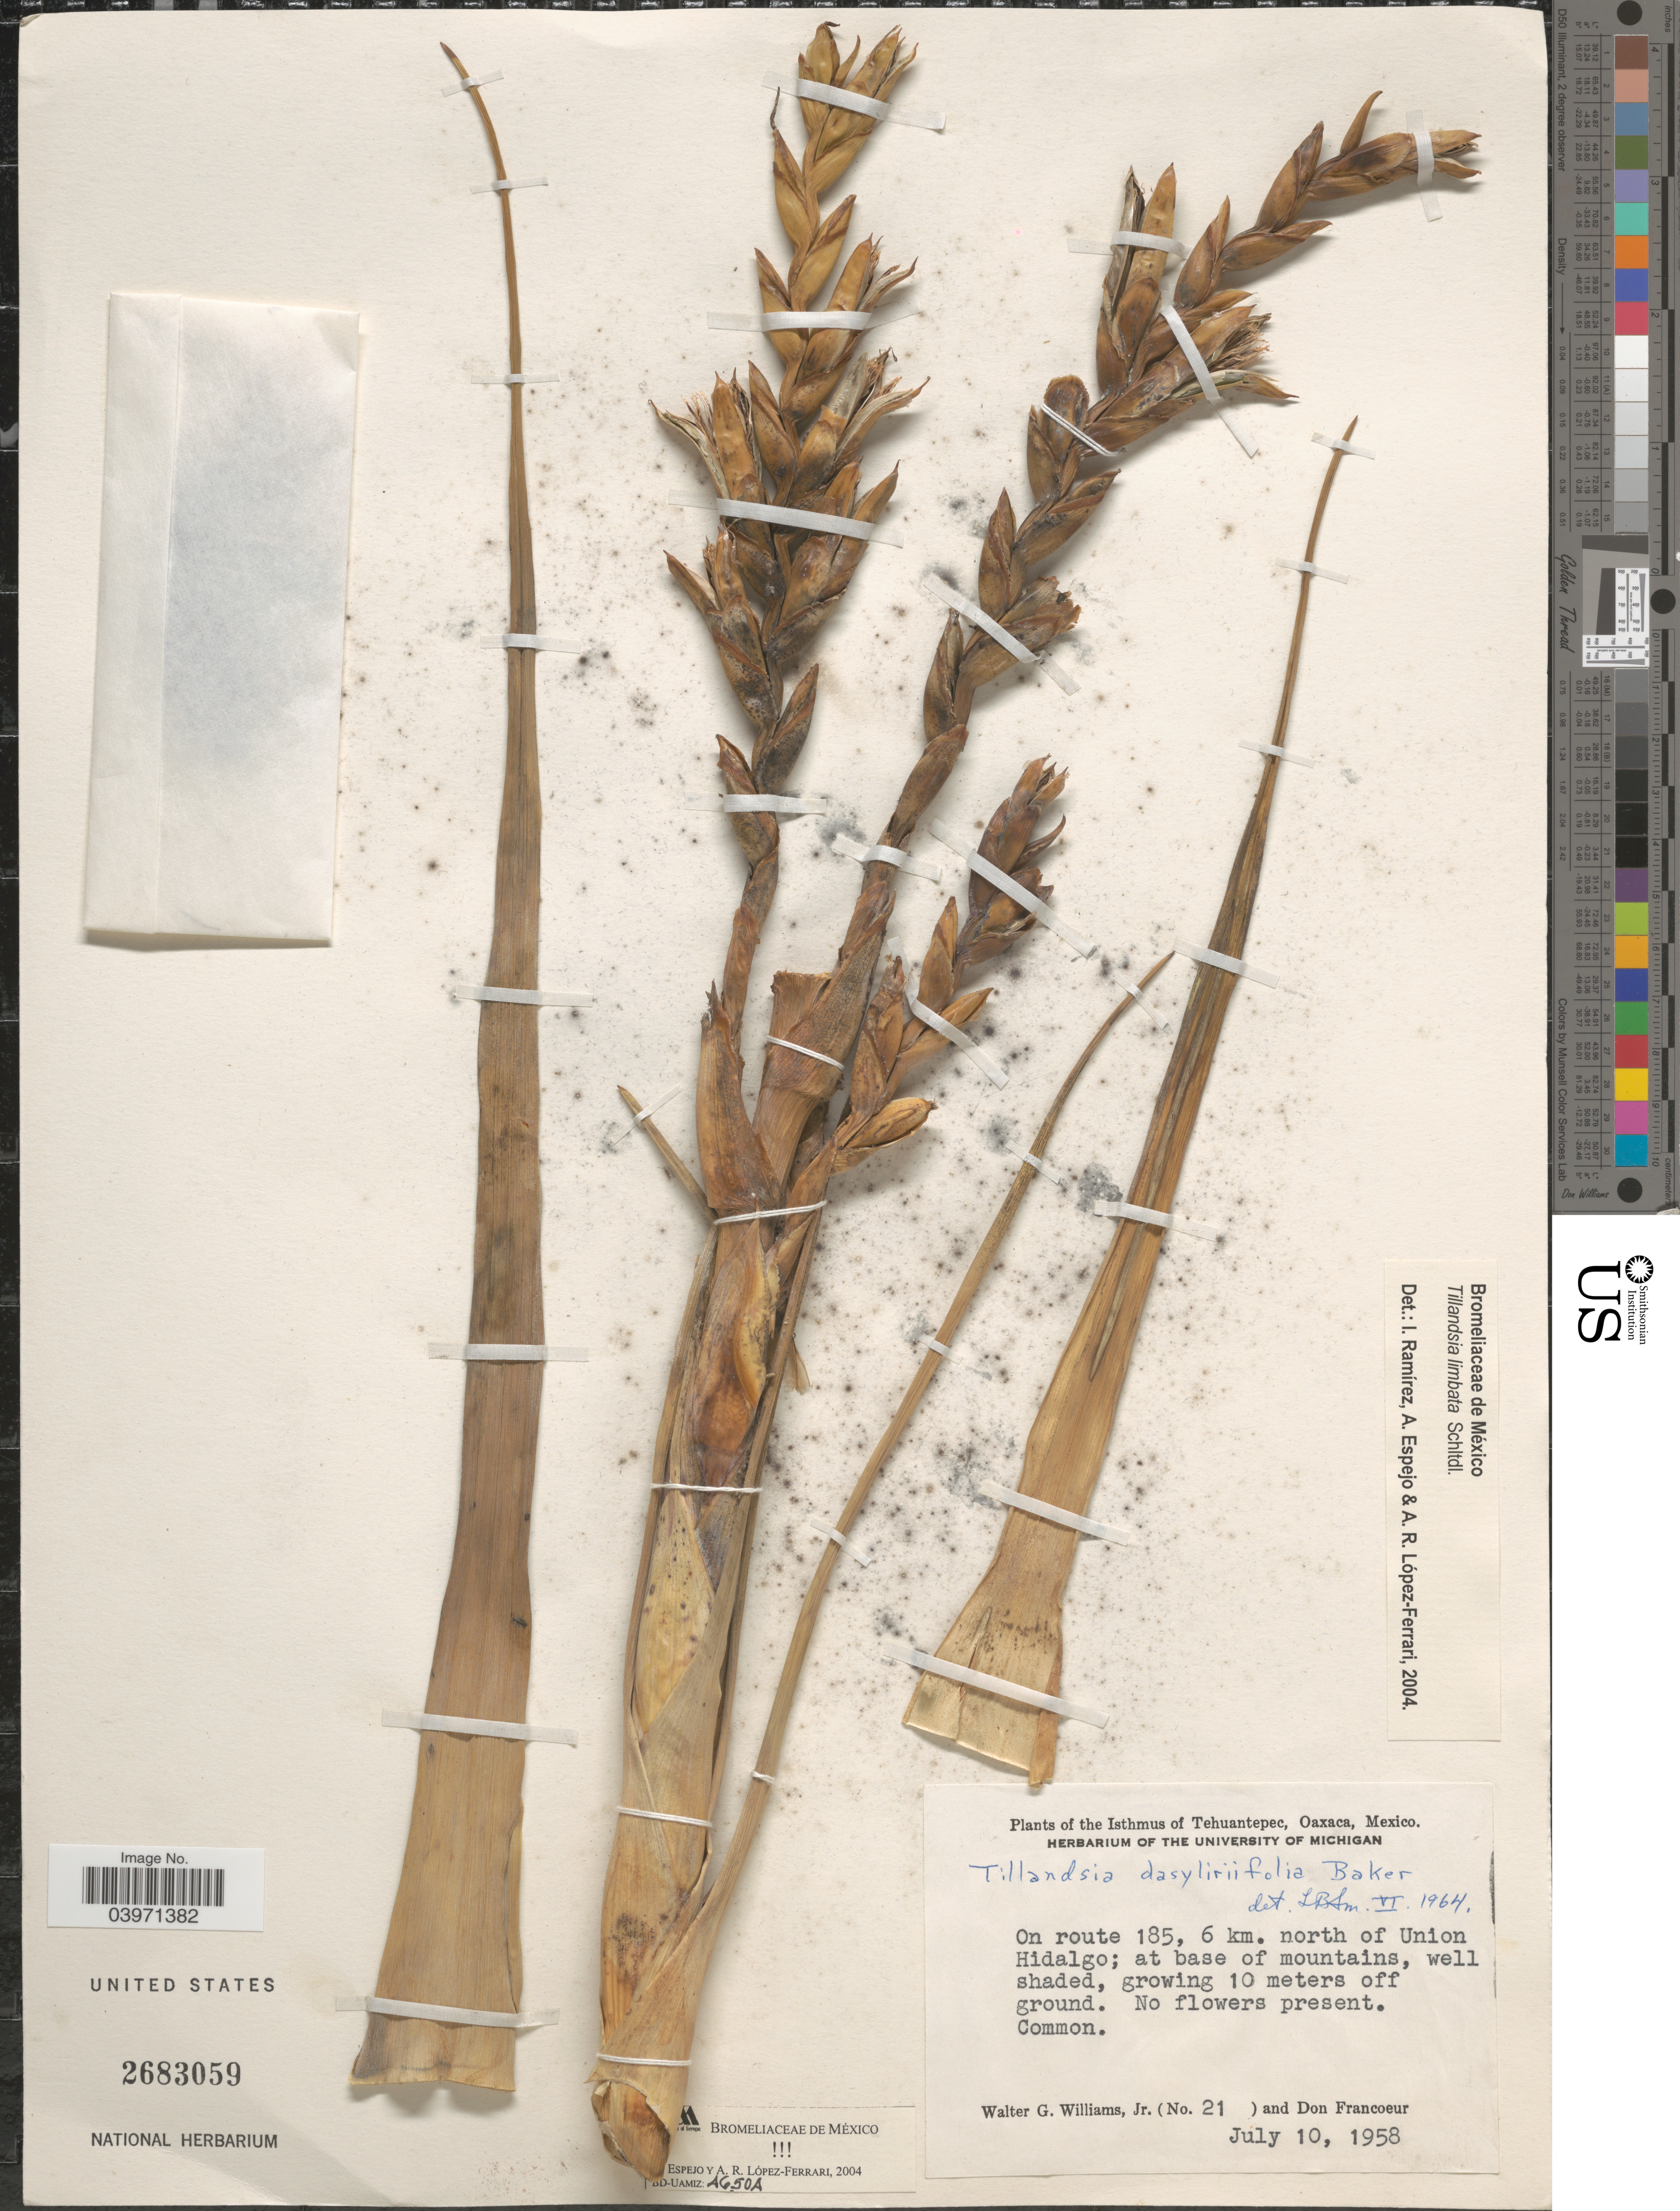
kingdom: Plantae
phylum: Tracheophyta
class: Liliopsida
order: Poales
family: Bromeliaceae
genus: Tillandsia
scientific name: Tillandsia limbata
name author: Schltdl.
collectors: W. Williams & D. Francoeur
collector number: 21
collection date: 1958-07-10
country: Mexico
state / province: Oaxaca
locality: The Isthmus of Tehuantepec. On route 185, 6 km. north of Union Hidalgo.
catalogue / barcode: US 2683059